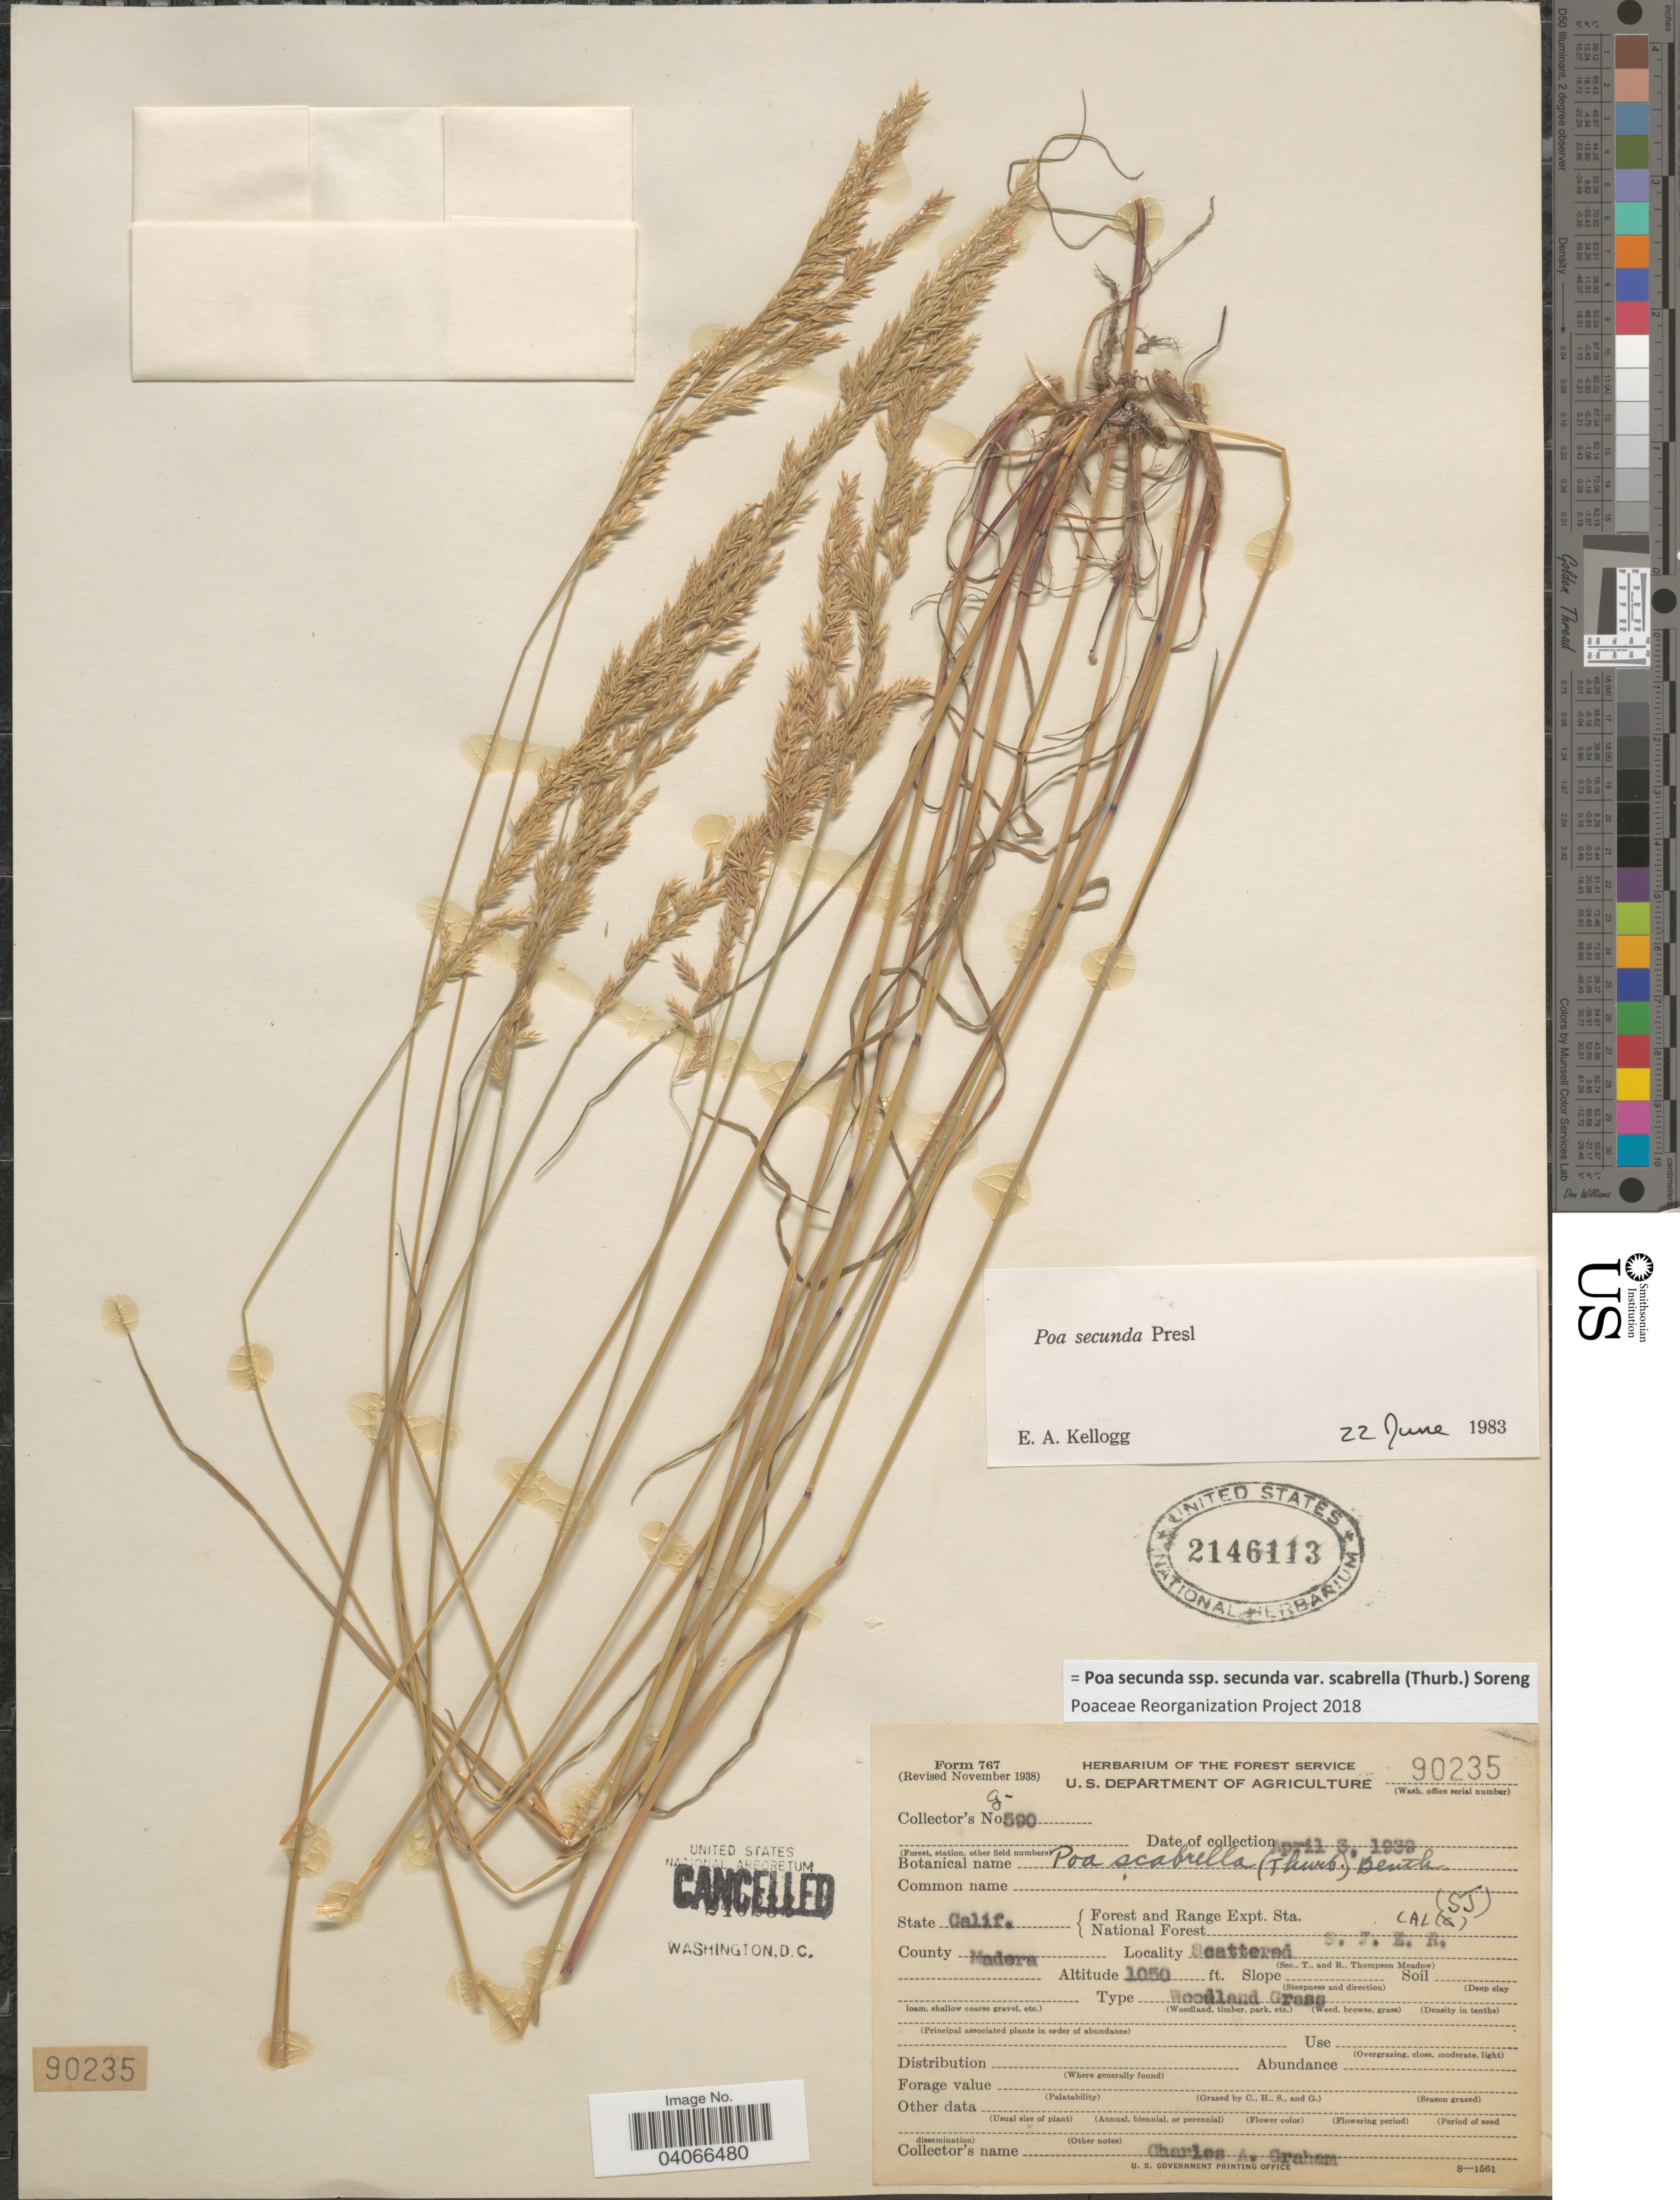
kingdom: Plantae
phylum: Tracheophyta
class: Liliopsida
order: Poales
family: Poaceae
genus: Poa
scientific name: Poa secunda subsp. secunda var. scabrella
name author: (Thurb.) Soreng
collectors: C. Graham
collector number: G-590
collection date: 1939-04-03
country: United States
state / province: California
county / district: Madera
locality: County Madera. S. J. E. R.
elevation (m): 320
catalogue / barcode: US 2146113